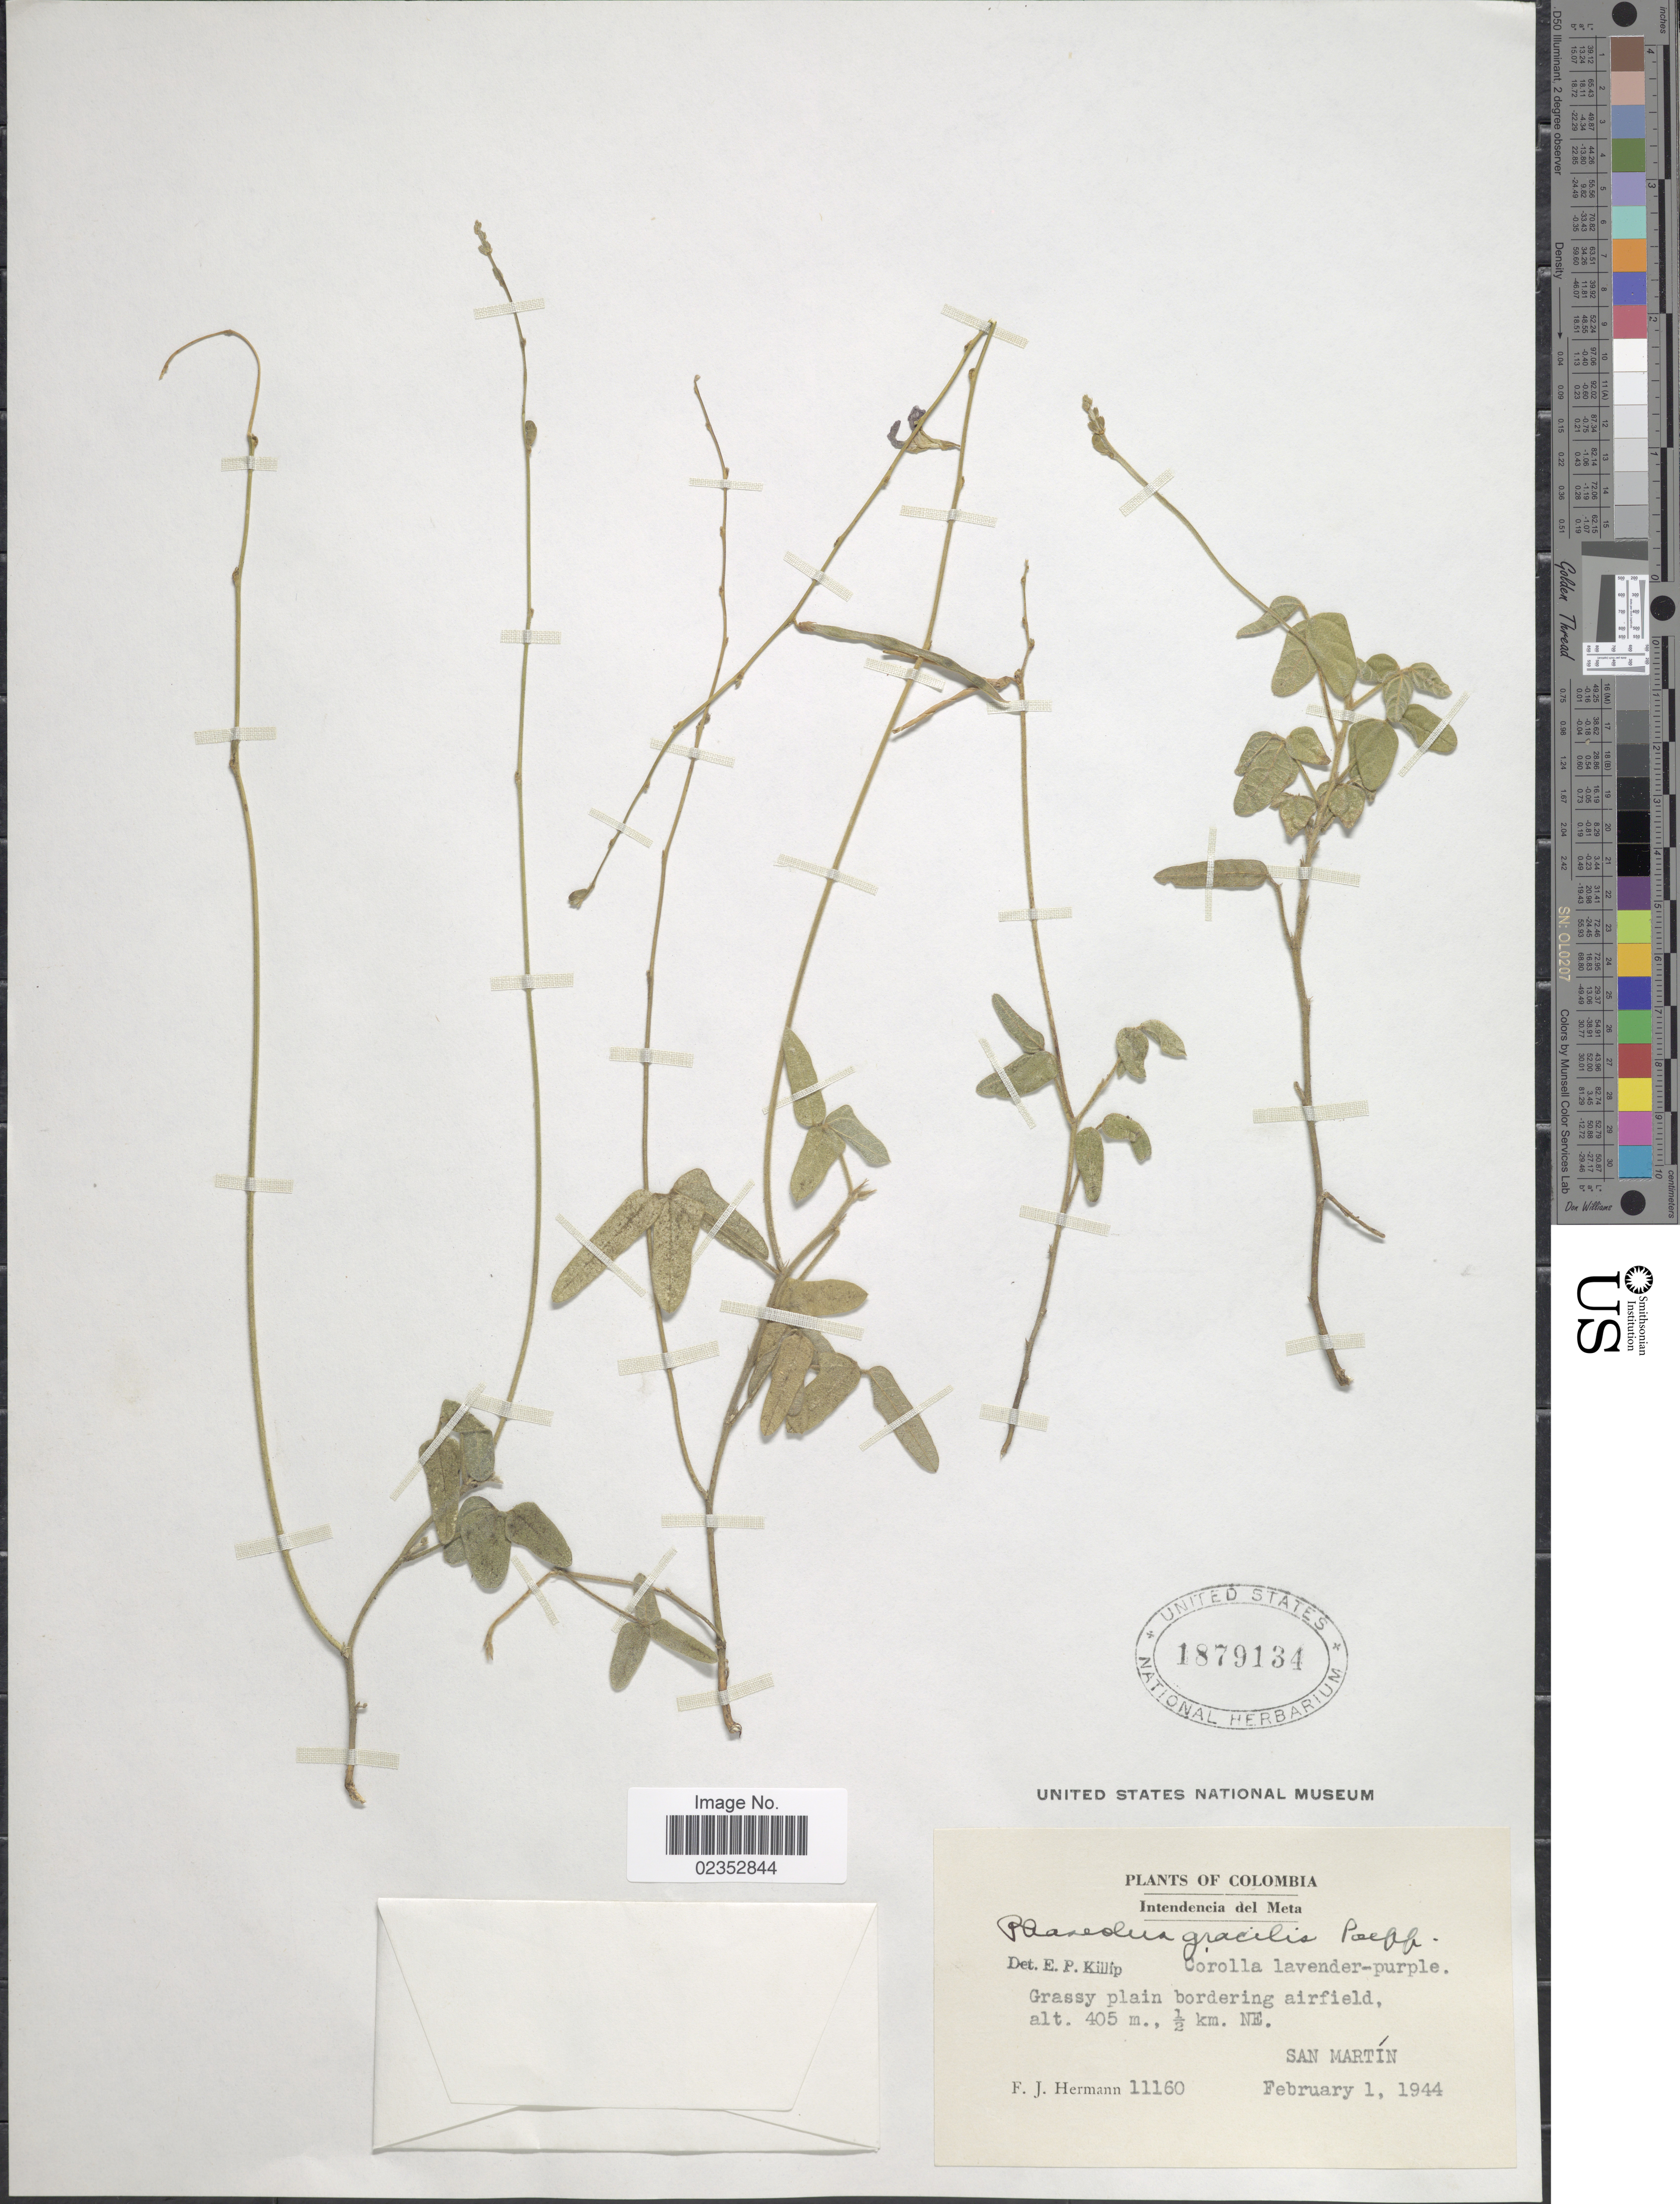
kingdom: Plantae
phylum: Tracheophyta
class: Magnoliopsida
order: Fabales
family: Fabaceae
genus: Macroptilium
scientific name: Macroptilium gracile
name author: (Poepp. ex Benth.) Urb.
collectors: F. J. Hermann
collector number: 11160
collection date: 1944-02-01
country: Colombia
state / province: Meta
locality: Intendencia del Meta, Grassy plain bordering airfield, ½ km NE San Martín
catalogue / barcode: US 1879134